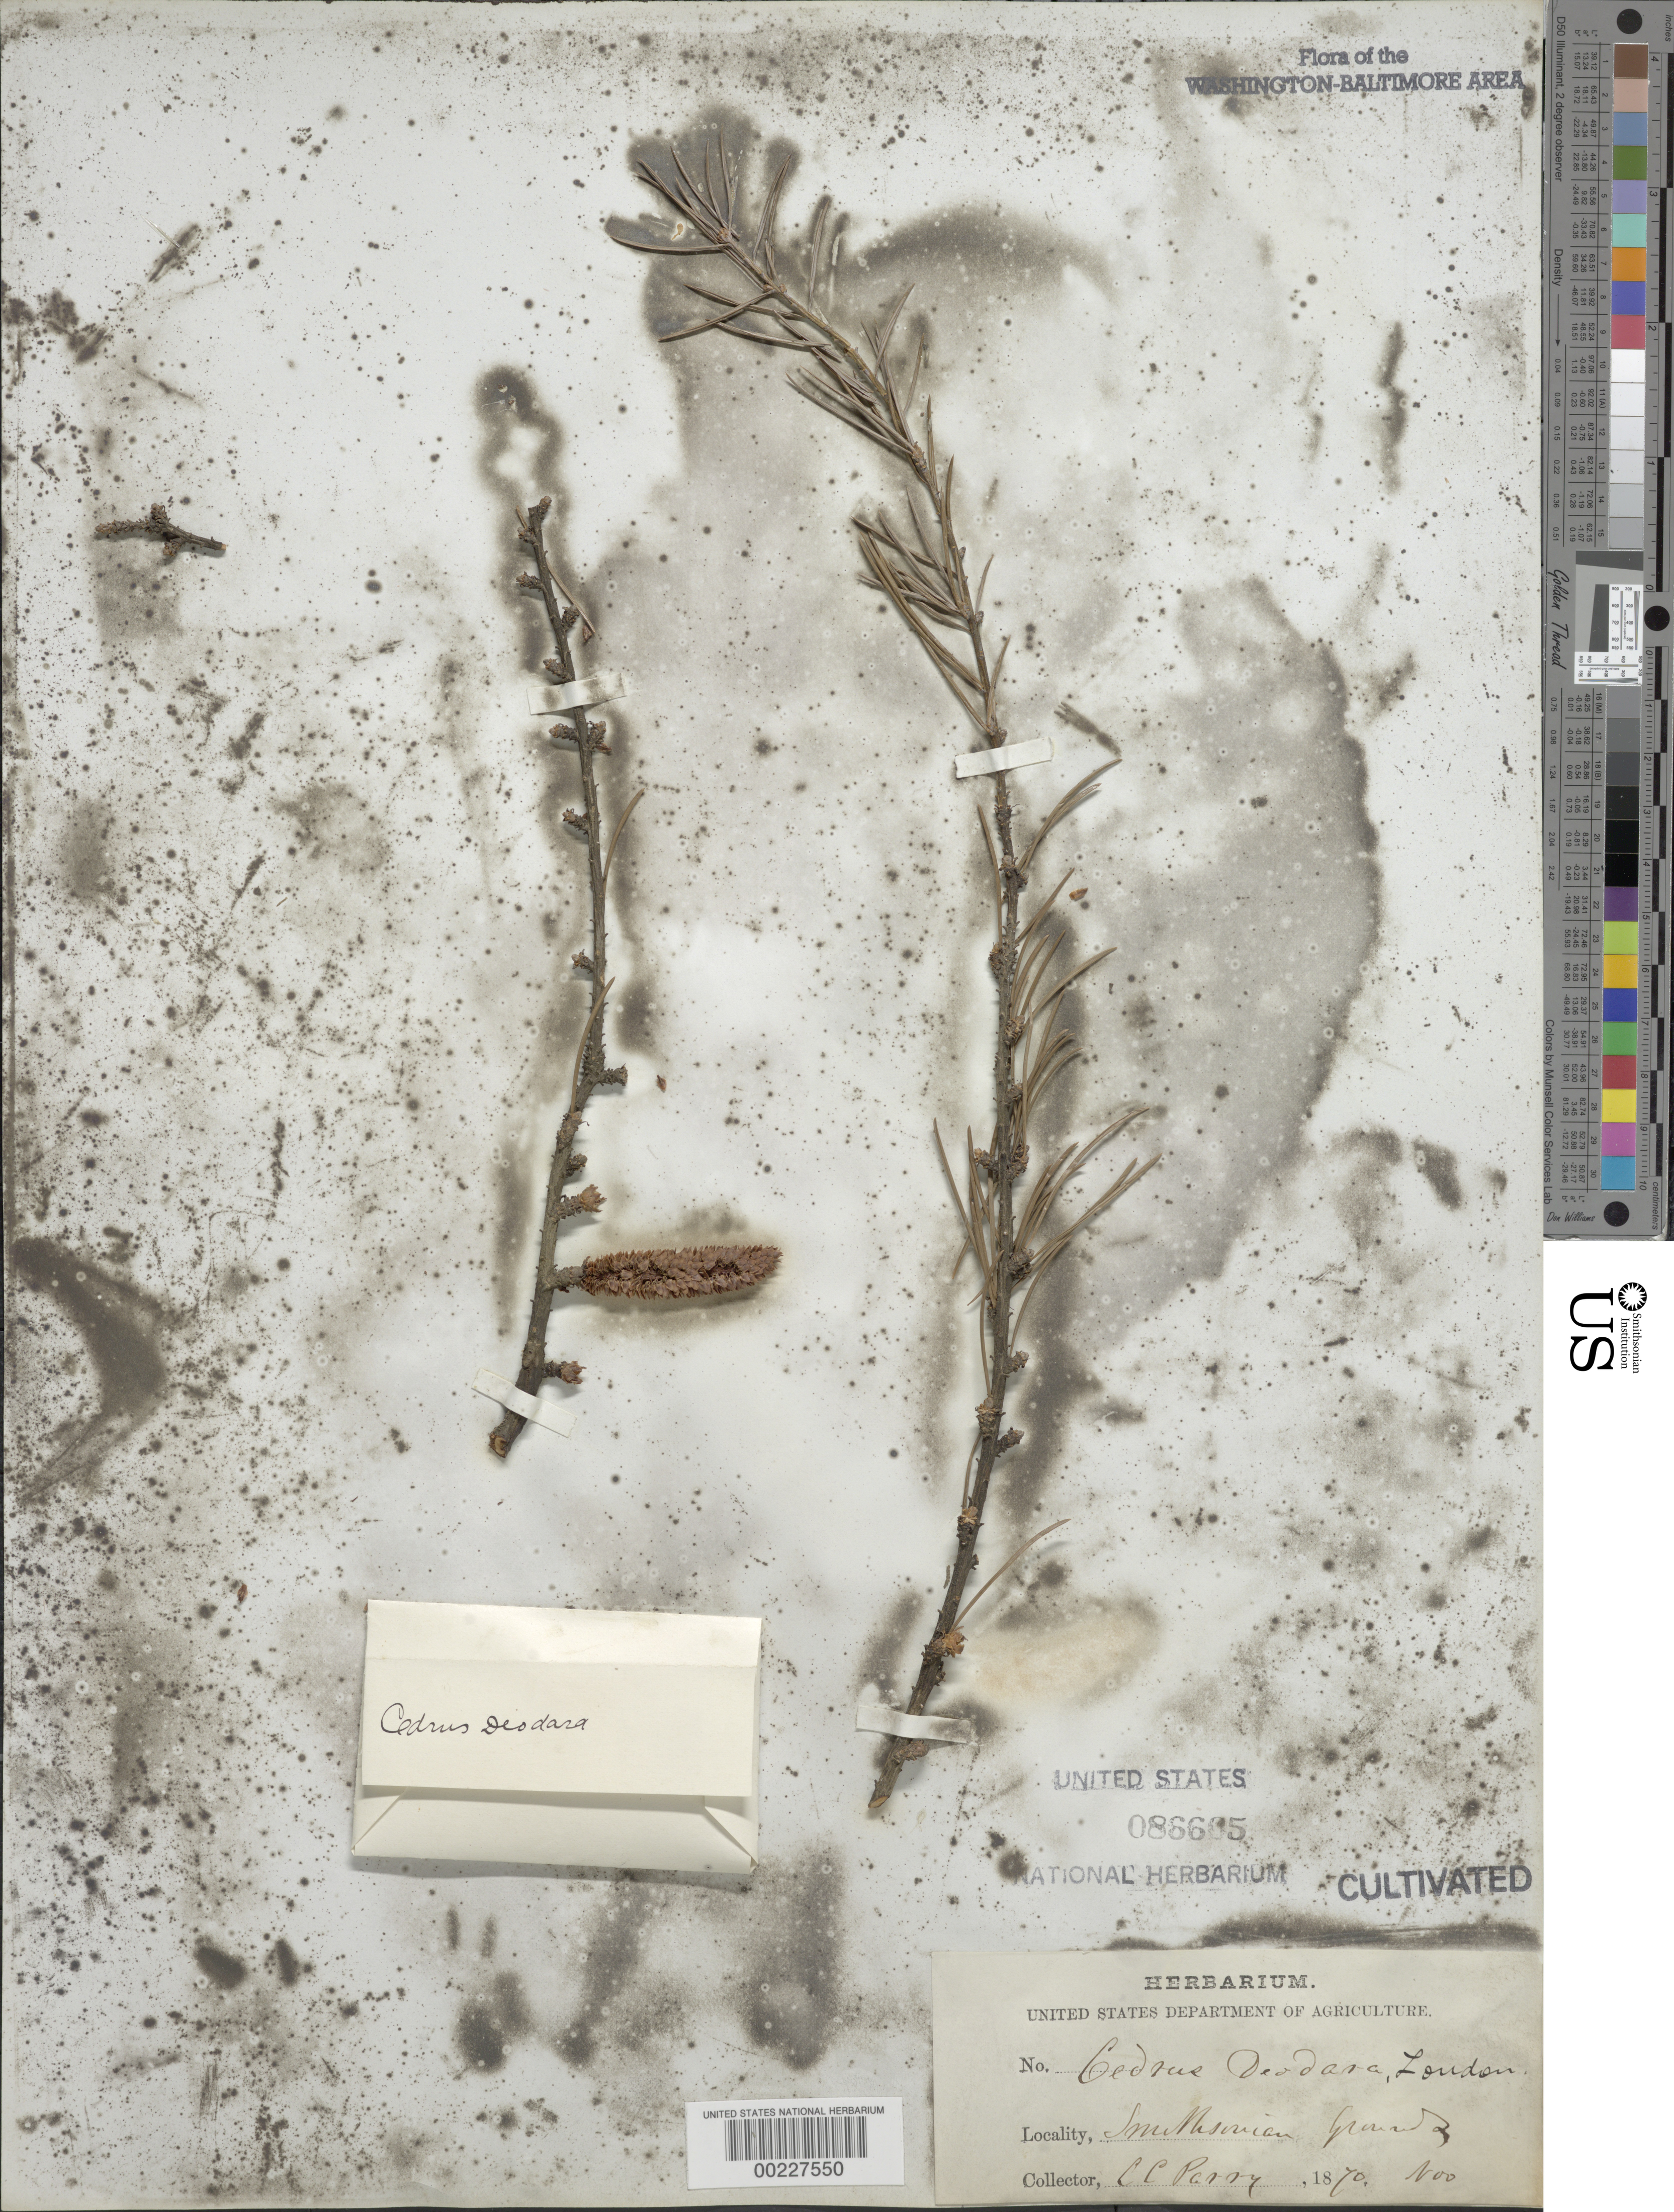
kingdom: Plantae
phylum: Tracheophyta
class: Pinopsida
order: Pinales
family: Pinaceae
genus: Cedrus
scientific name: Cedrus deodara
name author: (Roxb. ex D. Don) G. Don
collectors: C. C. Parry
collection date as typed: Nov 1870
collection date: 1870-11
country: United States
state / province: District of Columbia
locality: Smithsonian grounds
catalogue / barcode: US 86605